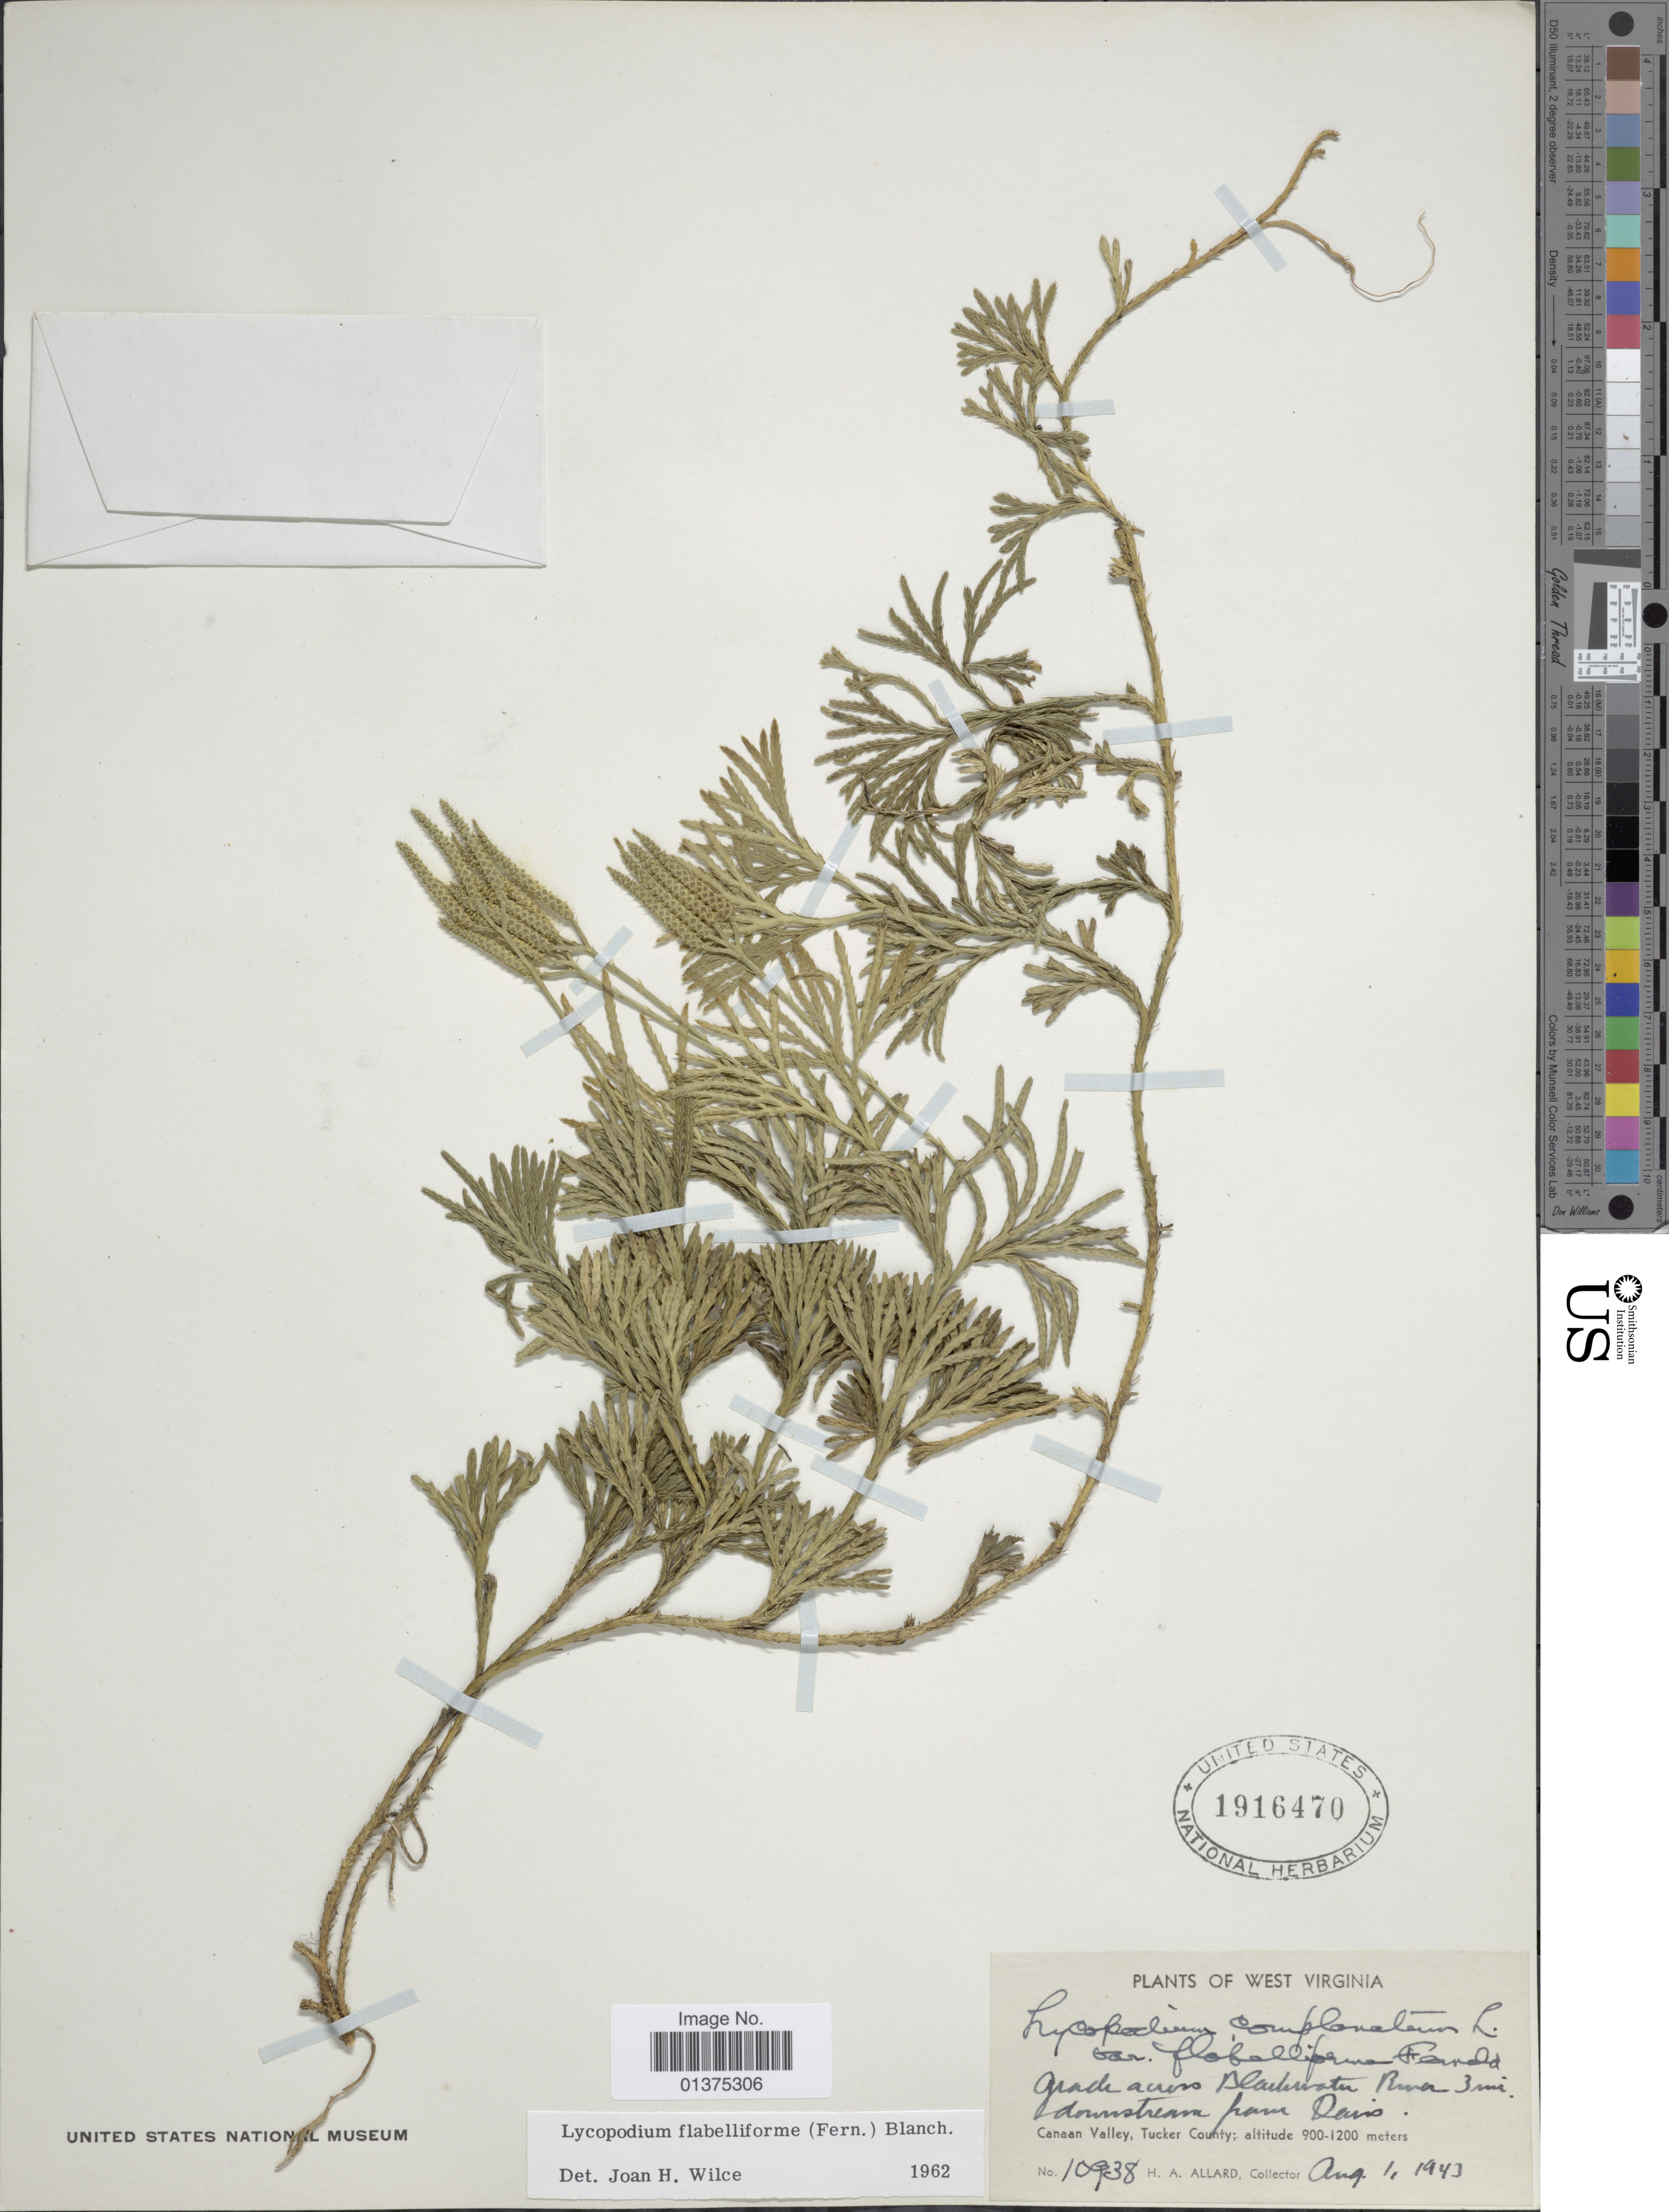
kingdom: Plantae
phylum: Tracheophyta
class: Lycopodiopsida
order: Lycopodiales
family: Lycopodiaceae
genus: Diphasiastrum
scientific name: Diphasiastrum digitatum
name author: (Dill. ex A. Braun) Holub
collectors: H. A. Allard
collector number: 10938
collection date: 1943-08-01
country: United States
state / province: West Virginia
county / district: Tucker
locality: Grade across Blackwater River 3 mi downstream from Davis, Canaan Valley, Tucker County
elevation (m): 900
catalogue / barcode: US 1916470